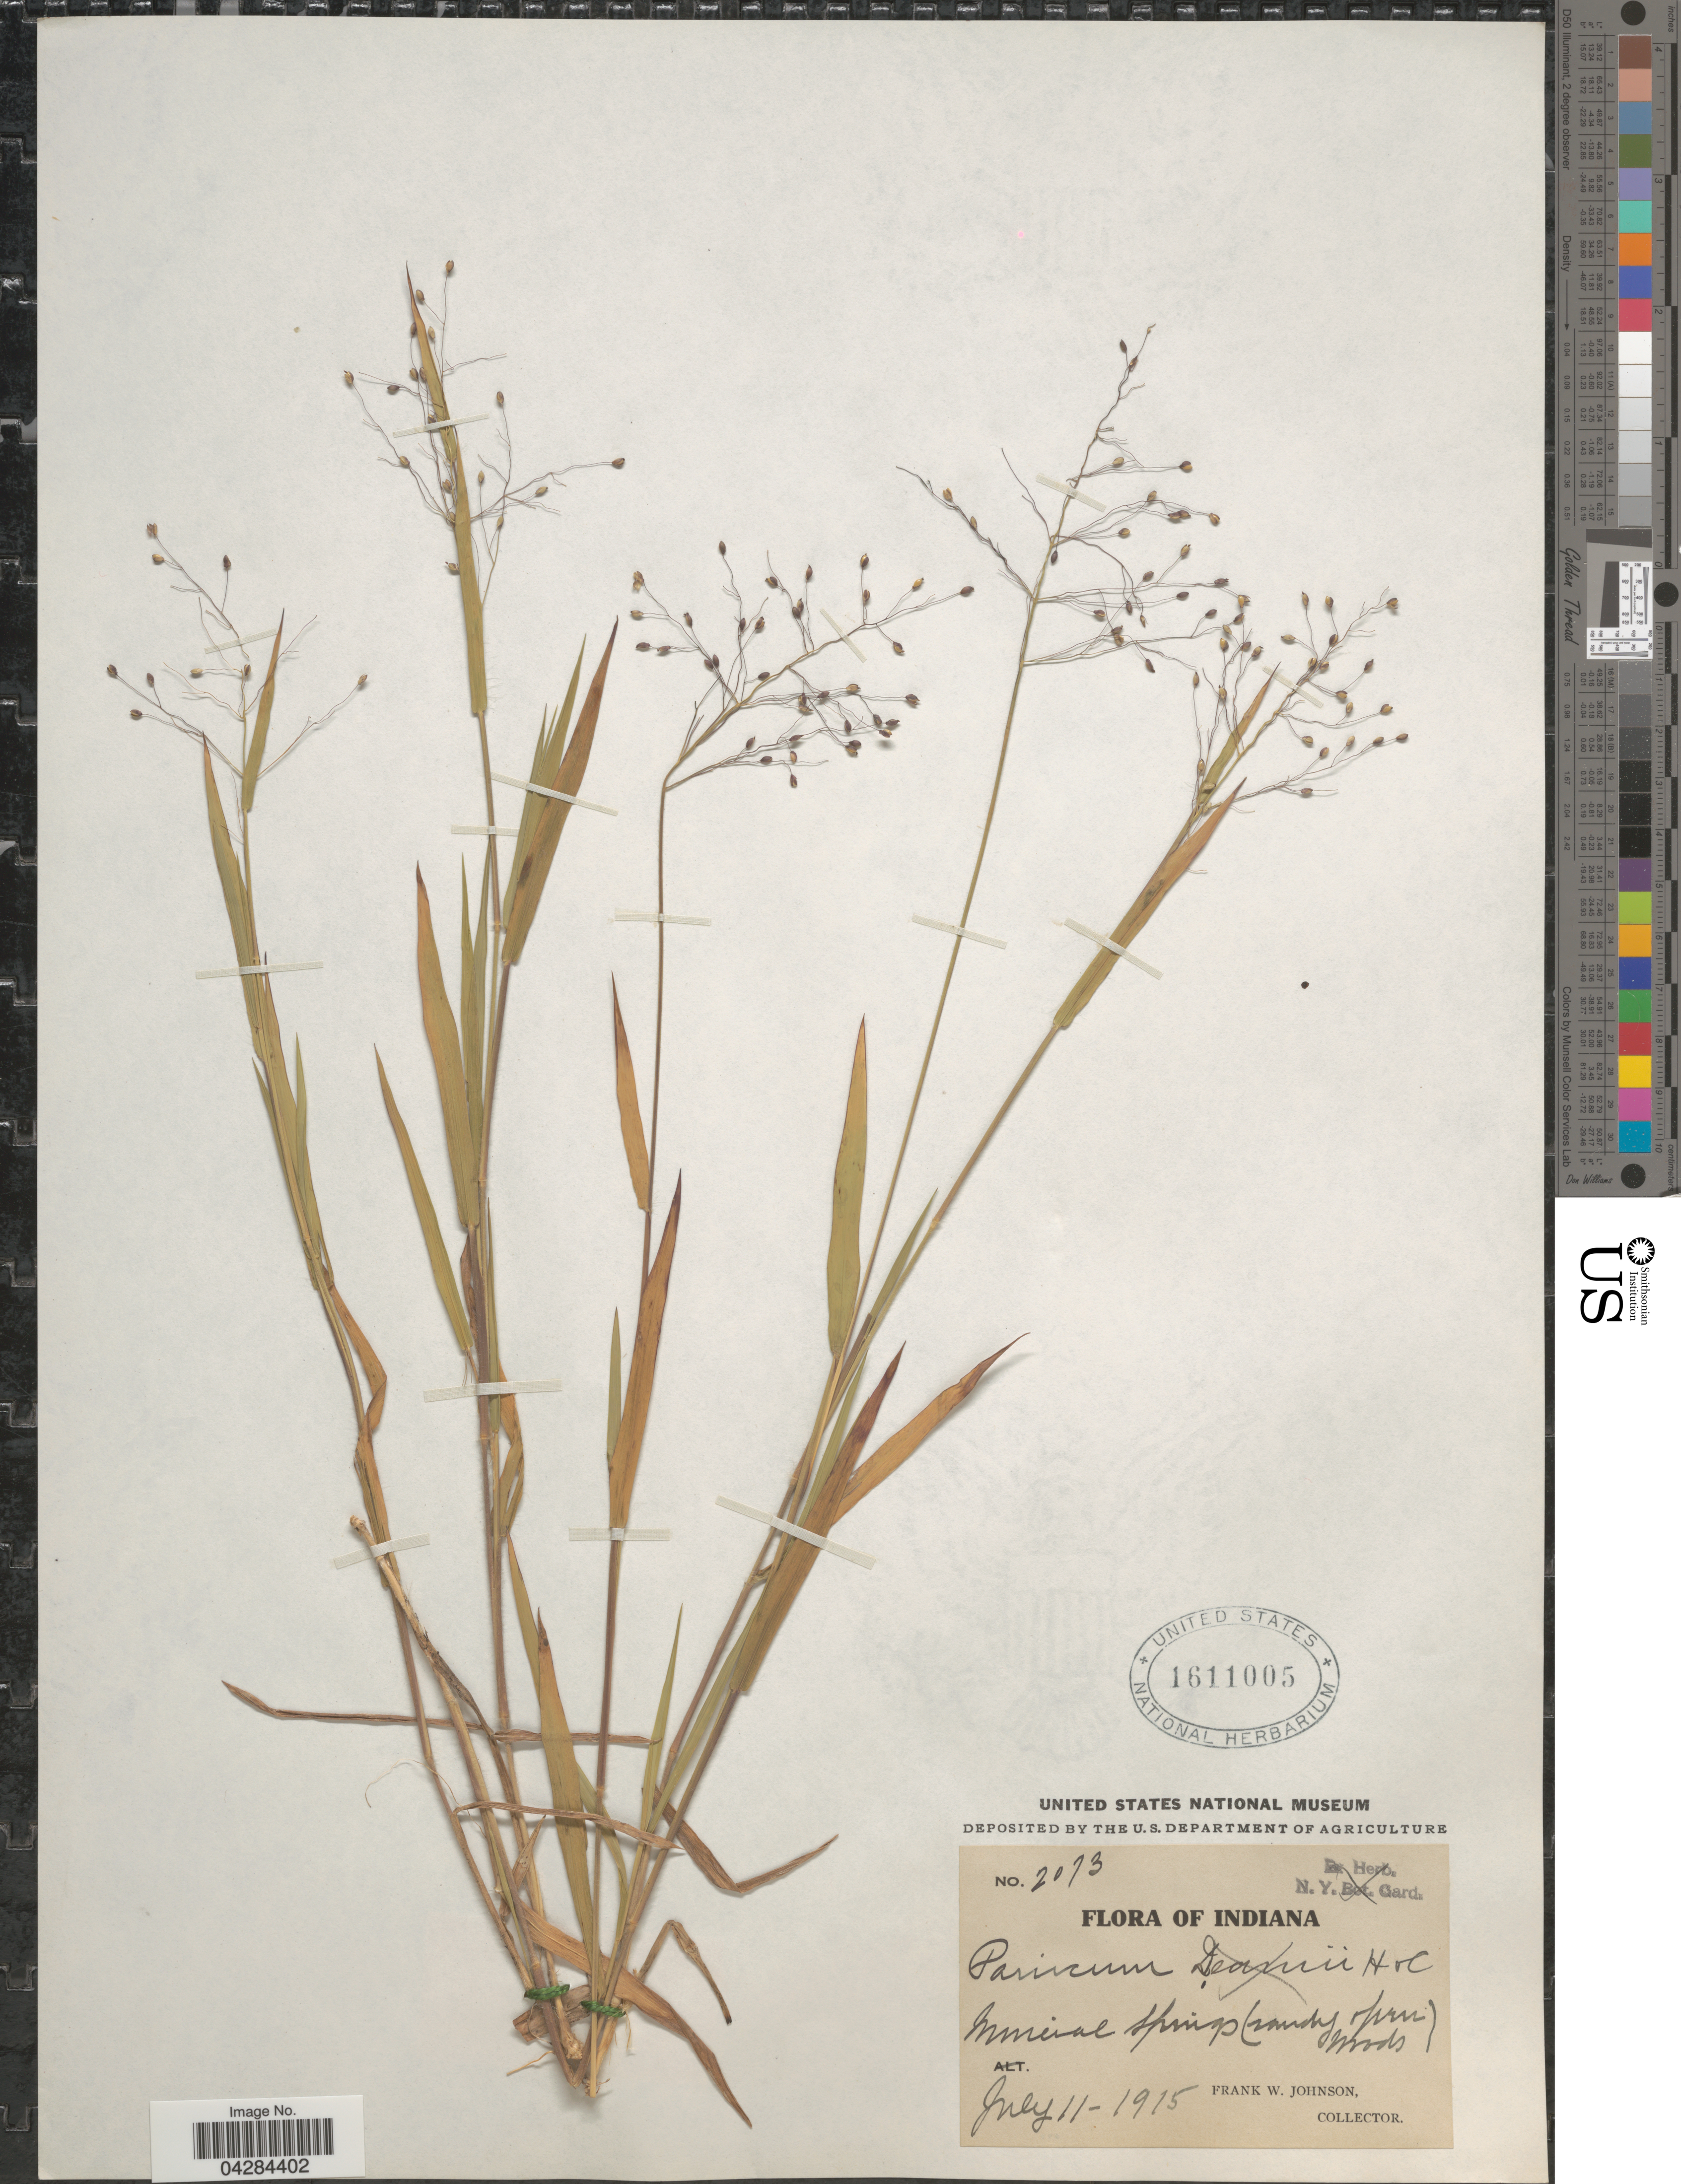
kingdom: Plantae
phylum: Tracheophyta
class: Liliopsida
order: Poales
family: Poaceae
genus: Dichanthelium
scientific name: Dichanthelium ovale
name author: (Elliott) Gould & C.A. Clark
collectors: F. W. Johnson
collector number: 2073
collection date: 1915-07-11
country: United States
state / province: Indiana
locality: Mineral Springs.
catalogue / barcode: US 1611005